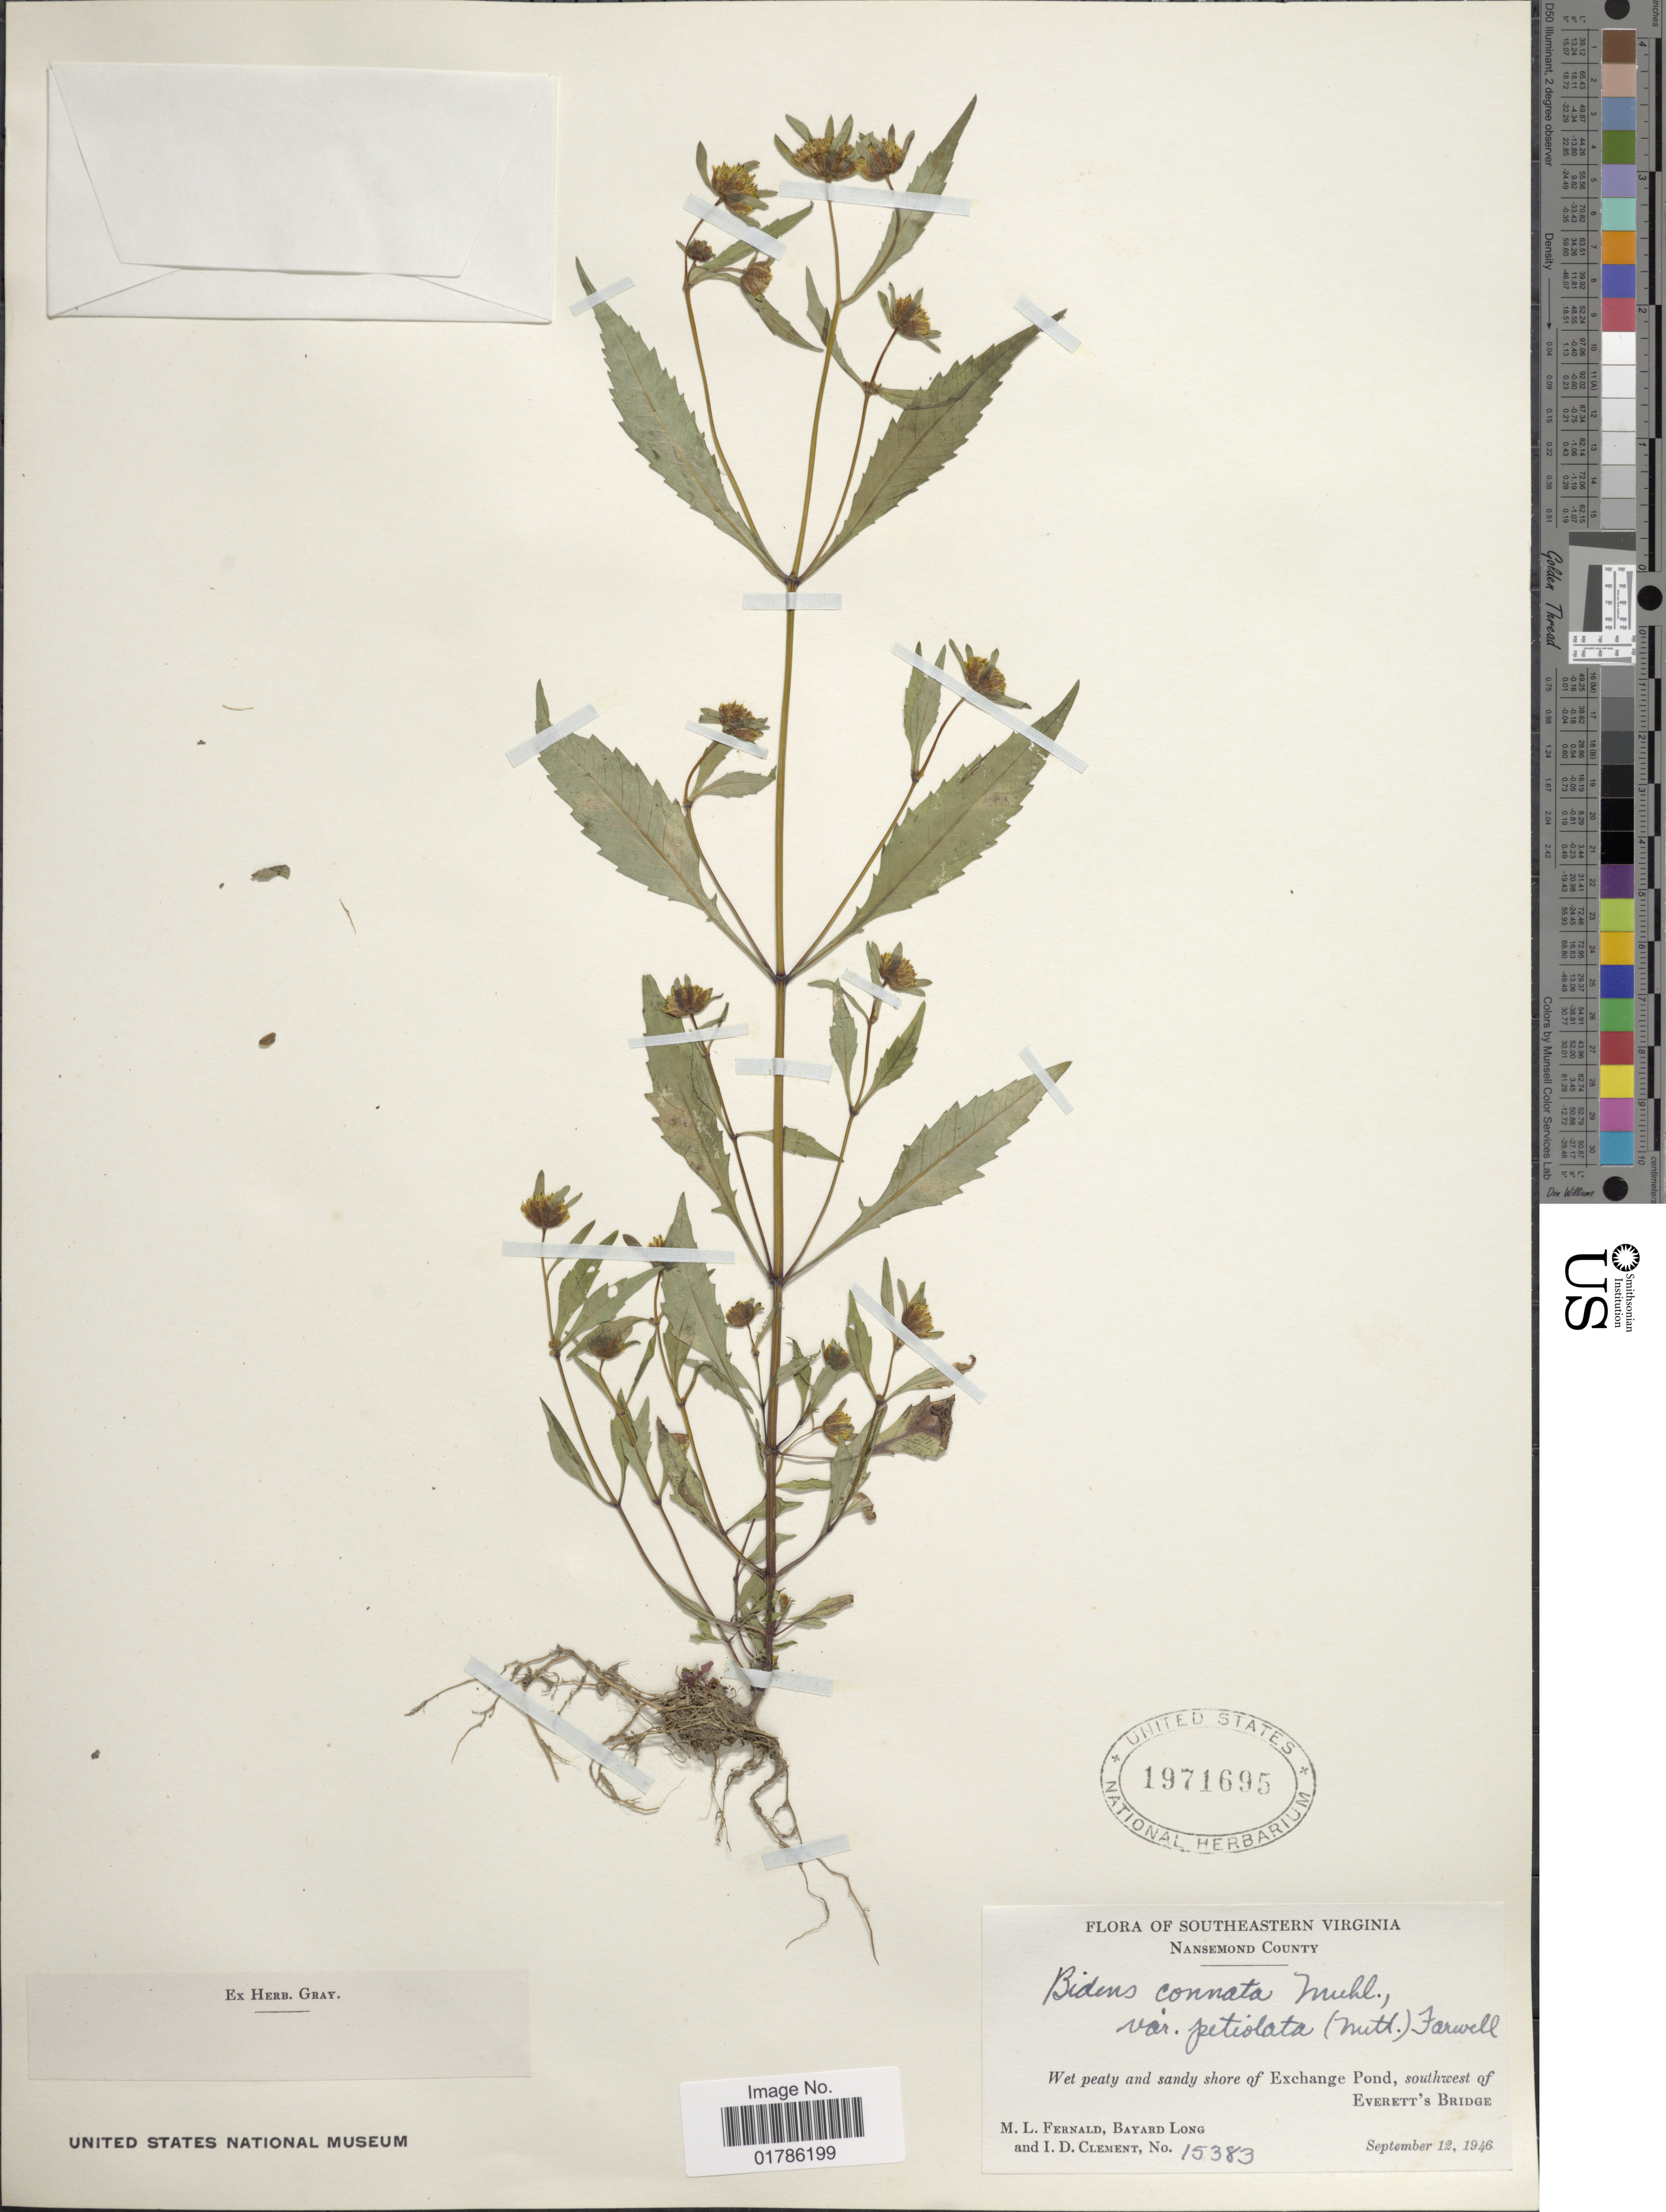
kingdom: Plantae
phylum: Tracheophyta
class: Magnoliopsida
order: Asterales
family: Asteraceae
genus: Bidens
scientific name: Bidens connata var. petiolata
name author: (Nutt.) Farw.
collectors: M. L. Fernald, B. Long & I. Clement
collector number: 15383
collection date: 1946-09-12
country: United States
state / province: Virginia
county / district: City of Suffolk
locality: Southeastern Virginia, Nansemond County, Sandy shore of Exchange Pond, southwest of Everett's Bridge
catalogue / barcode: US 1971695